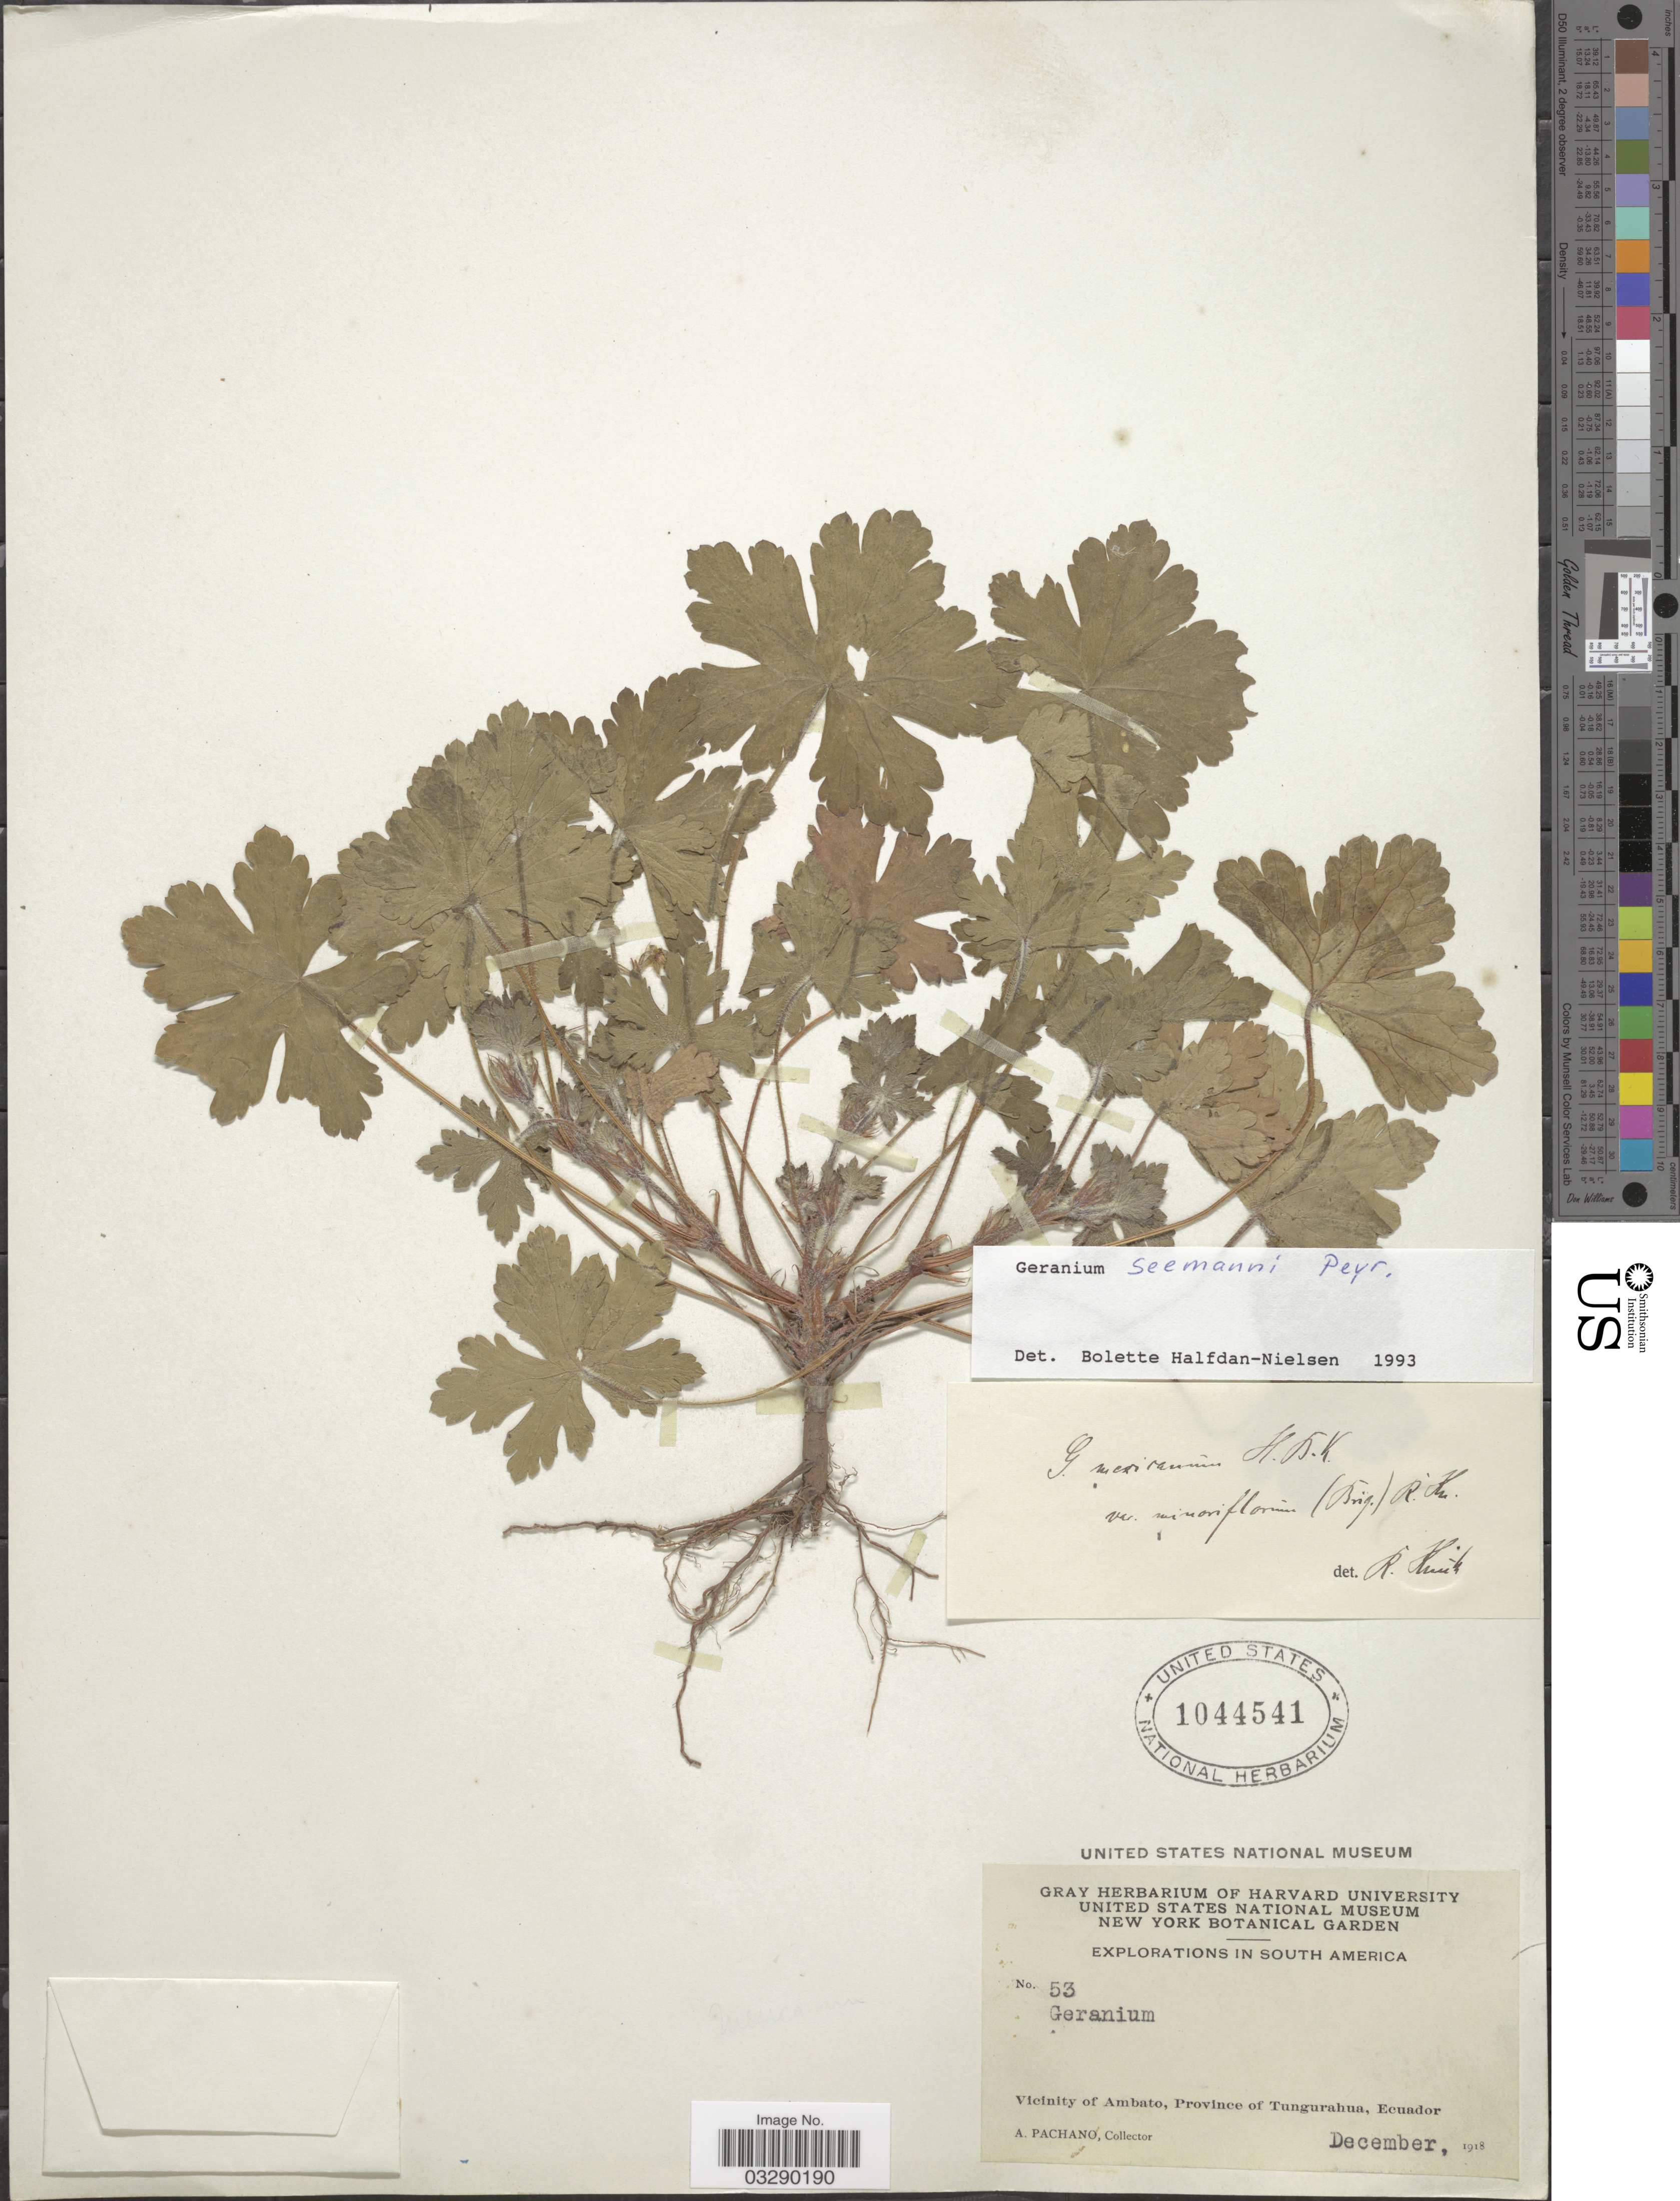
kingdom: Plantae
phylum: Tracheophyta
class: Magnoliopsida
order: Geraniales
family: Geraniaceae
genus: Geranium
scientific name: Geranium seemannii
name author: Peyr.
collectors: A. Pachano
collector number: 53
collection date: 1918-12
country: Ecuador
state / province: Tungurahua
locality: Vicinity of Ambato.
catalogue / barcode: US 1044541